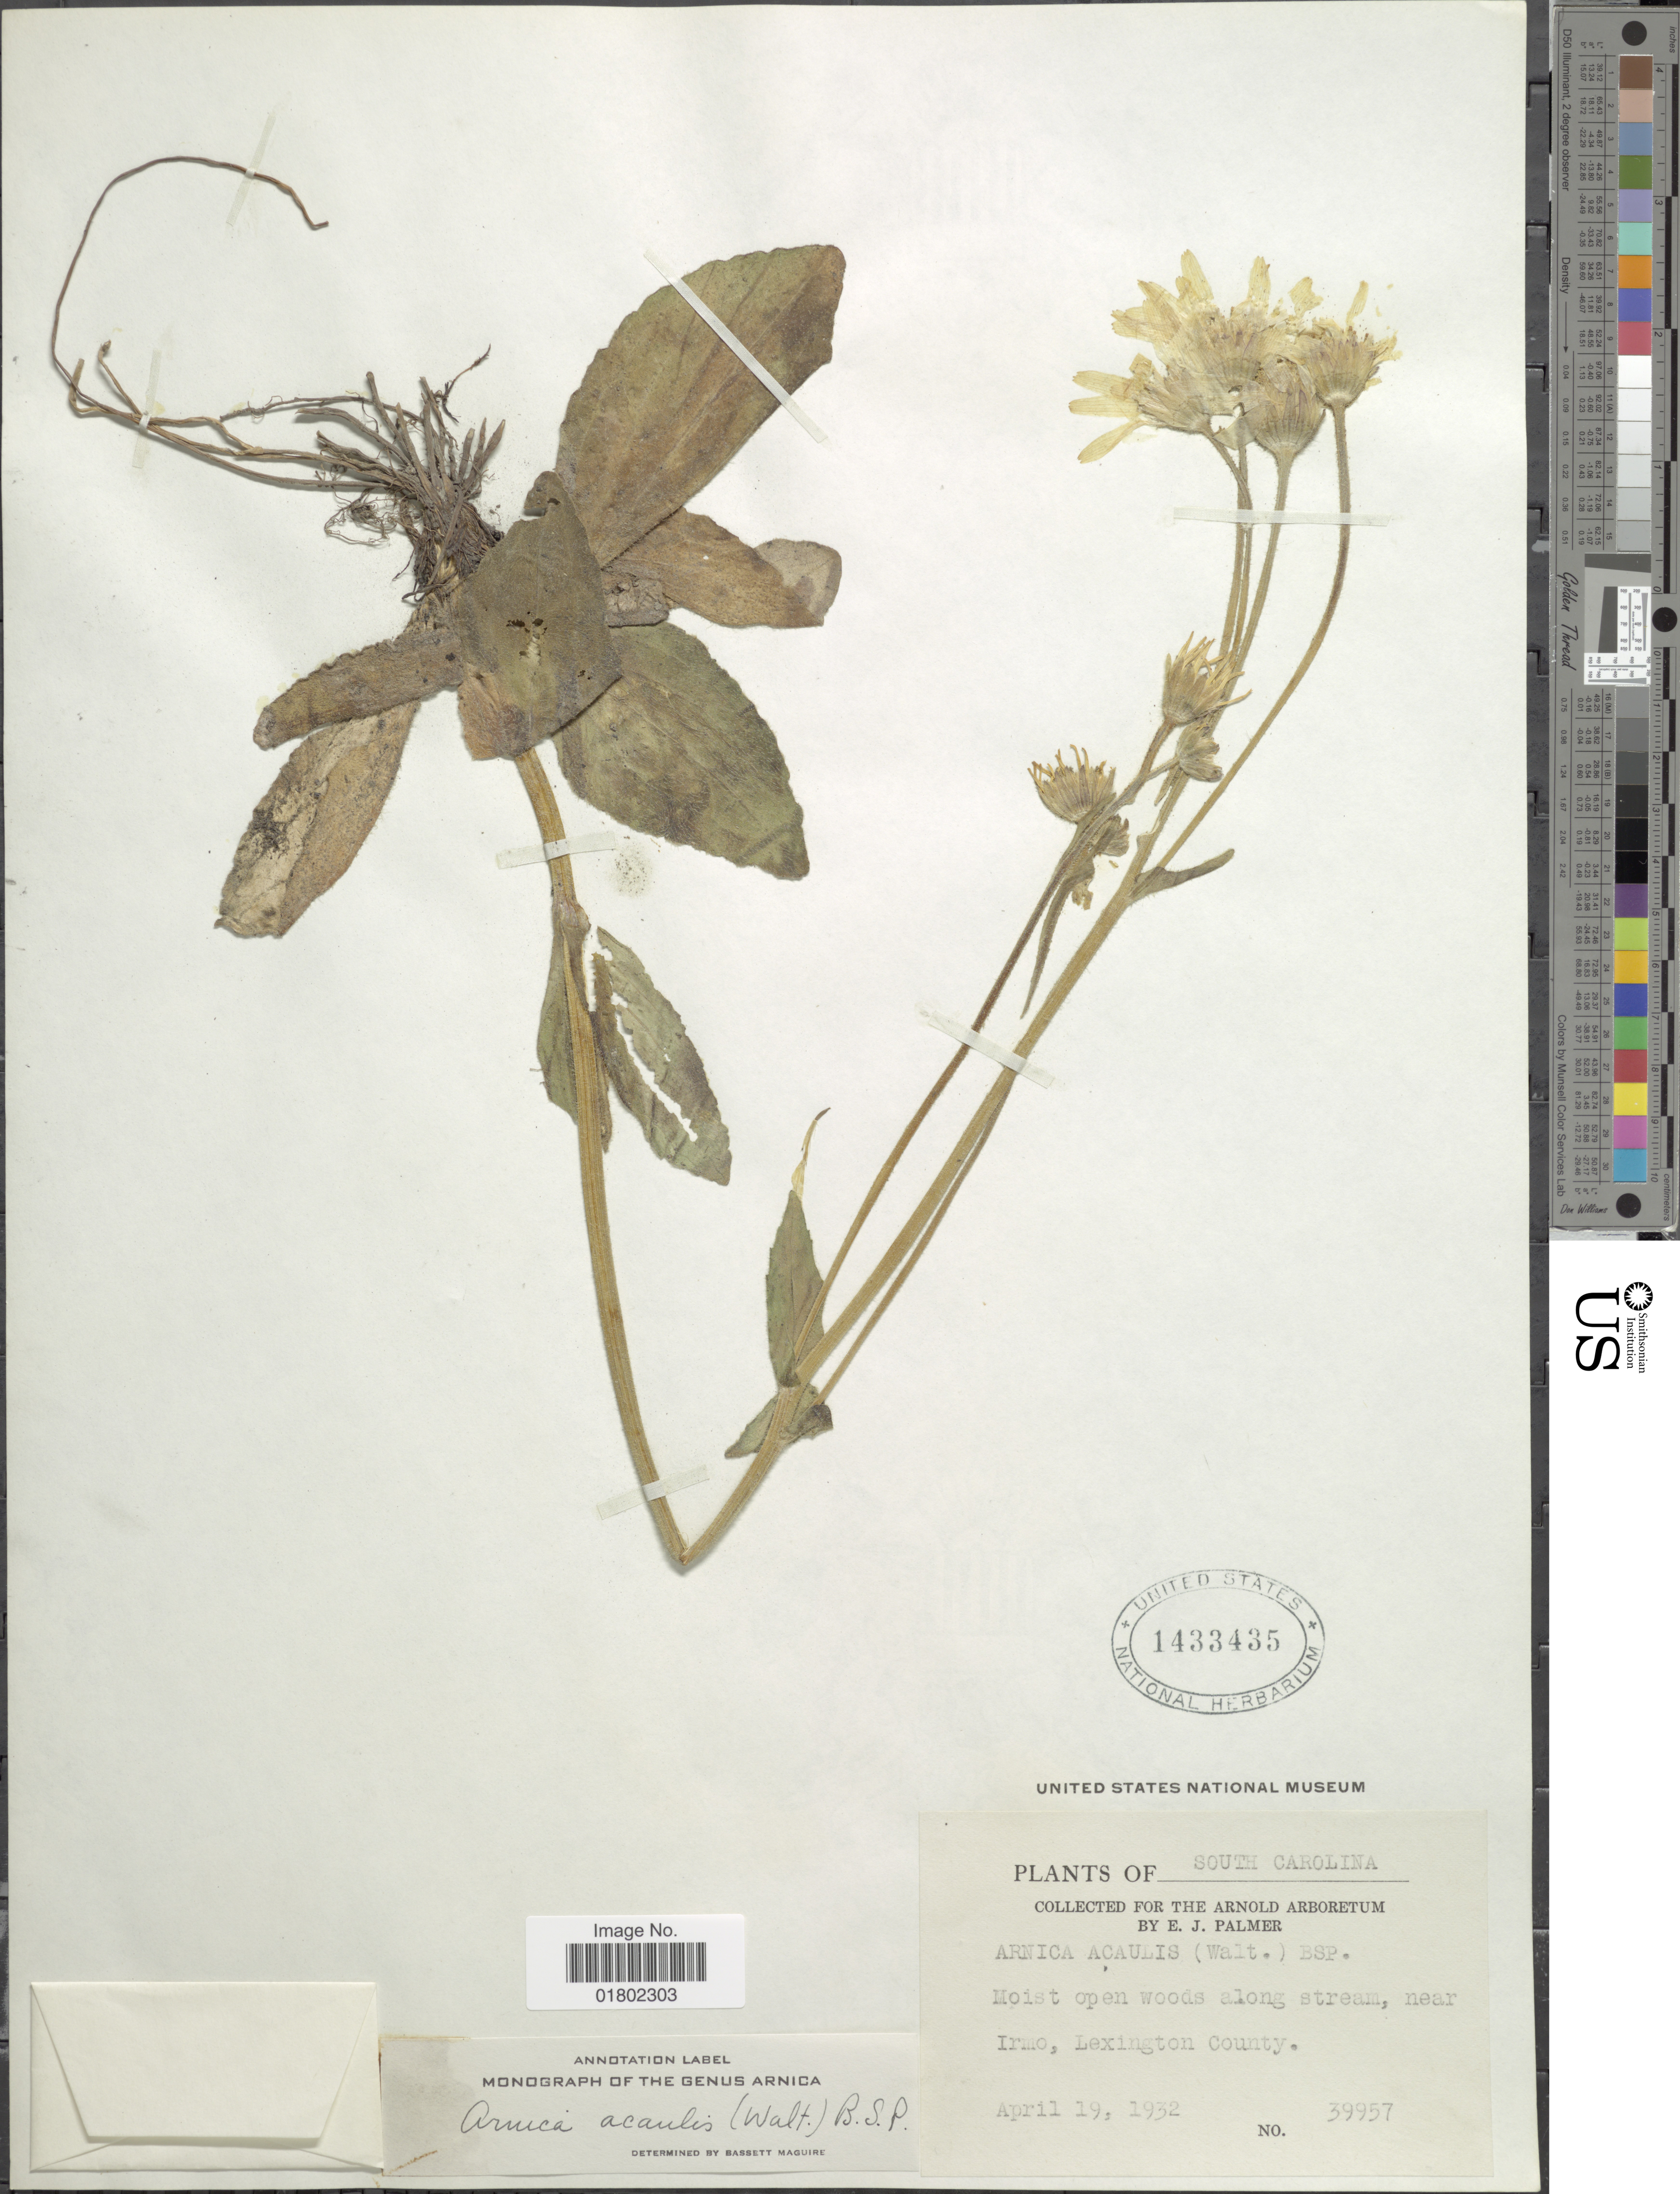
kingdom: Plantae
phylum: Tracheophyta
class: Magnoliopsida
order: Asterales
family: Asteraceae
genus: Arnica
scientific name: Arnica acaulis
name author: (Walter) Britton, Stearns & Poggenb.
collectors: E. J. Palmer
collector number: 39957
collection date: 1932-04-19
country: United States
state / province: South Carolina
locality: Near Irmo, Lexington County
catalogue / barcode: US 1433435